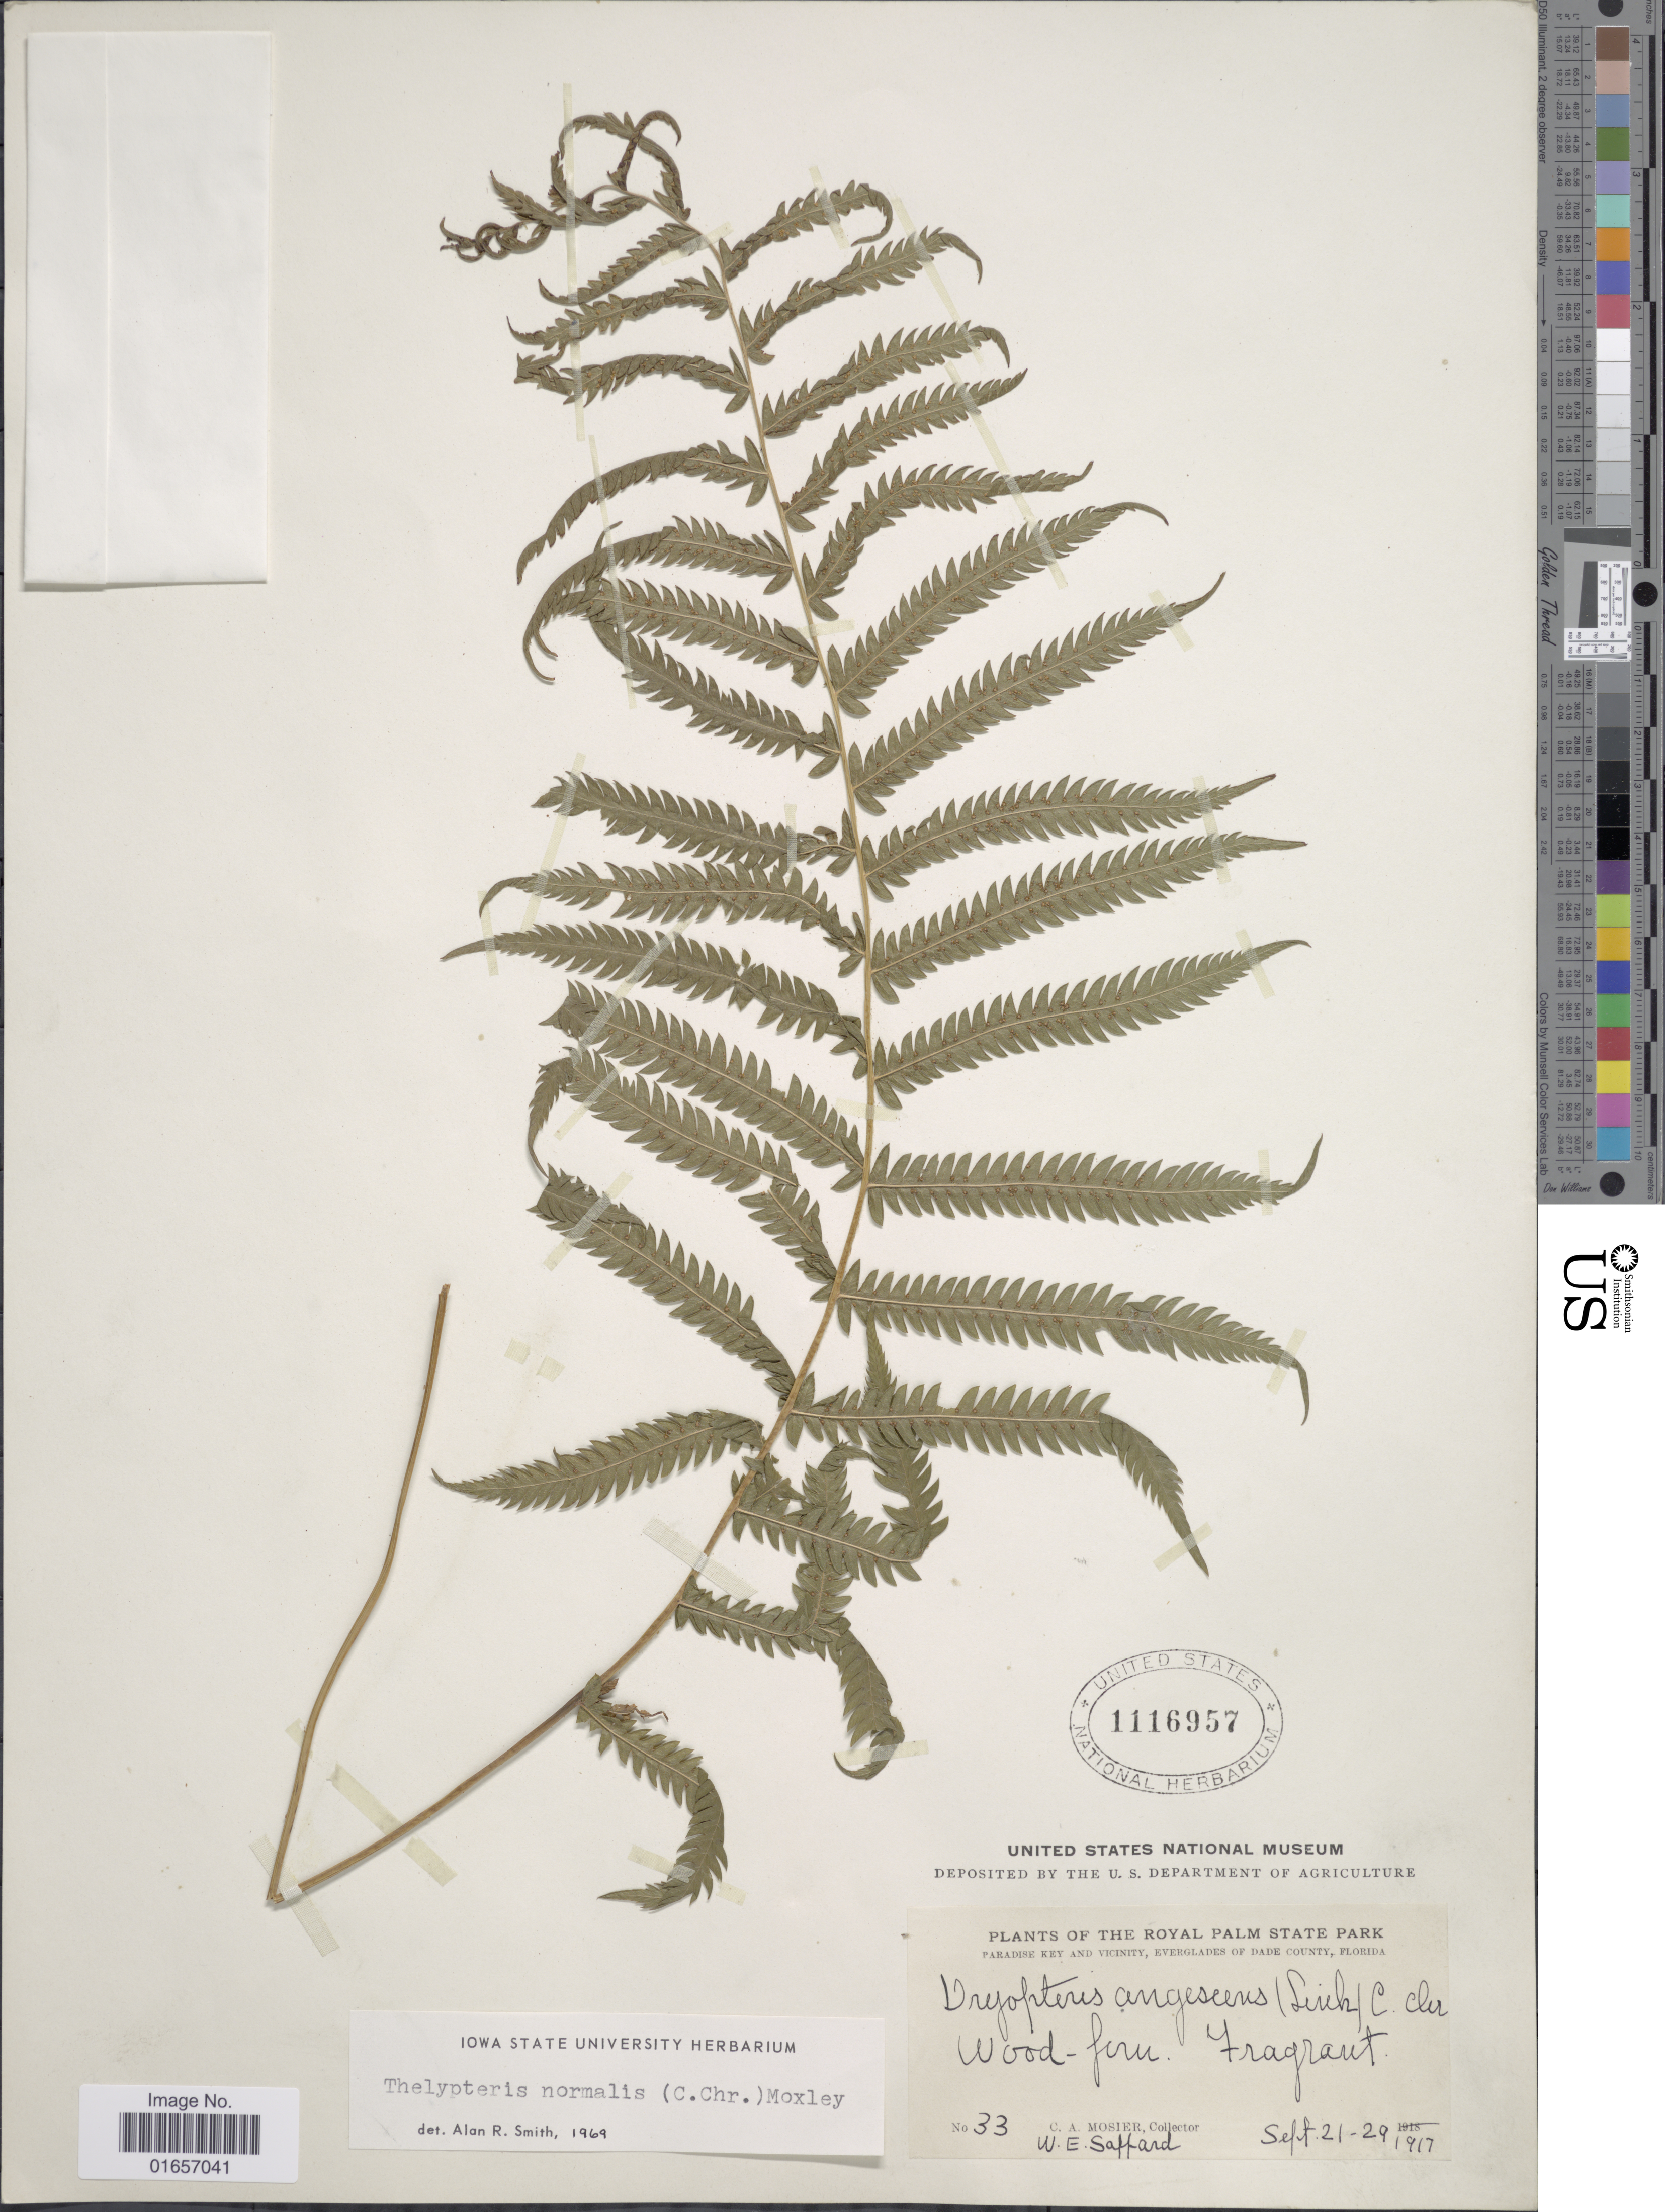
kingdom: Plantae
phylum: Tracheophyta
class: Polypodiopsida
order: Polypodiales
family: Thelypteridaceae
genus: Christella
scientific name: Christella kunthii comb. ined.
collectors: C. A. Mosier & W. E. Safford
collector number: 33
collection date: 1917-09-21/1917-09-29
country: United States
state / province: Florida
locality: The Royal Palm State Park, Paradise Key and Vicinity, Everglades of Dade County, wood- firn, Fragrant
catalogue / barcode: US 1116957